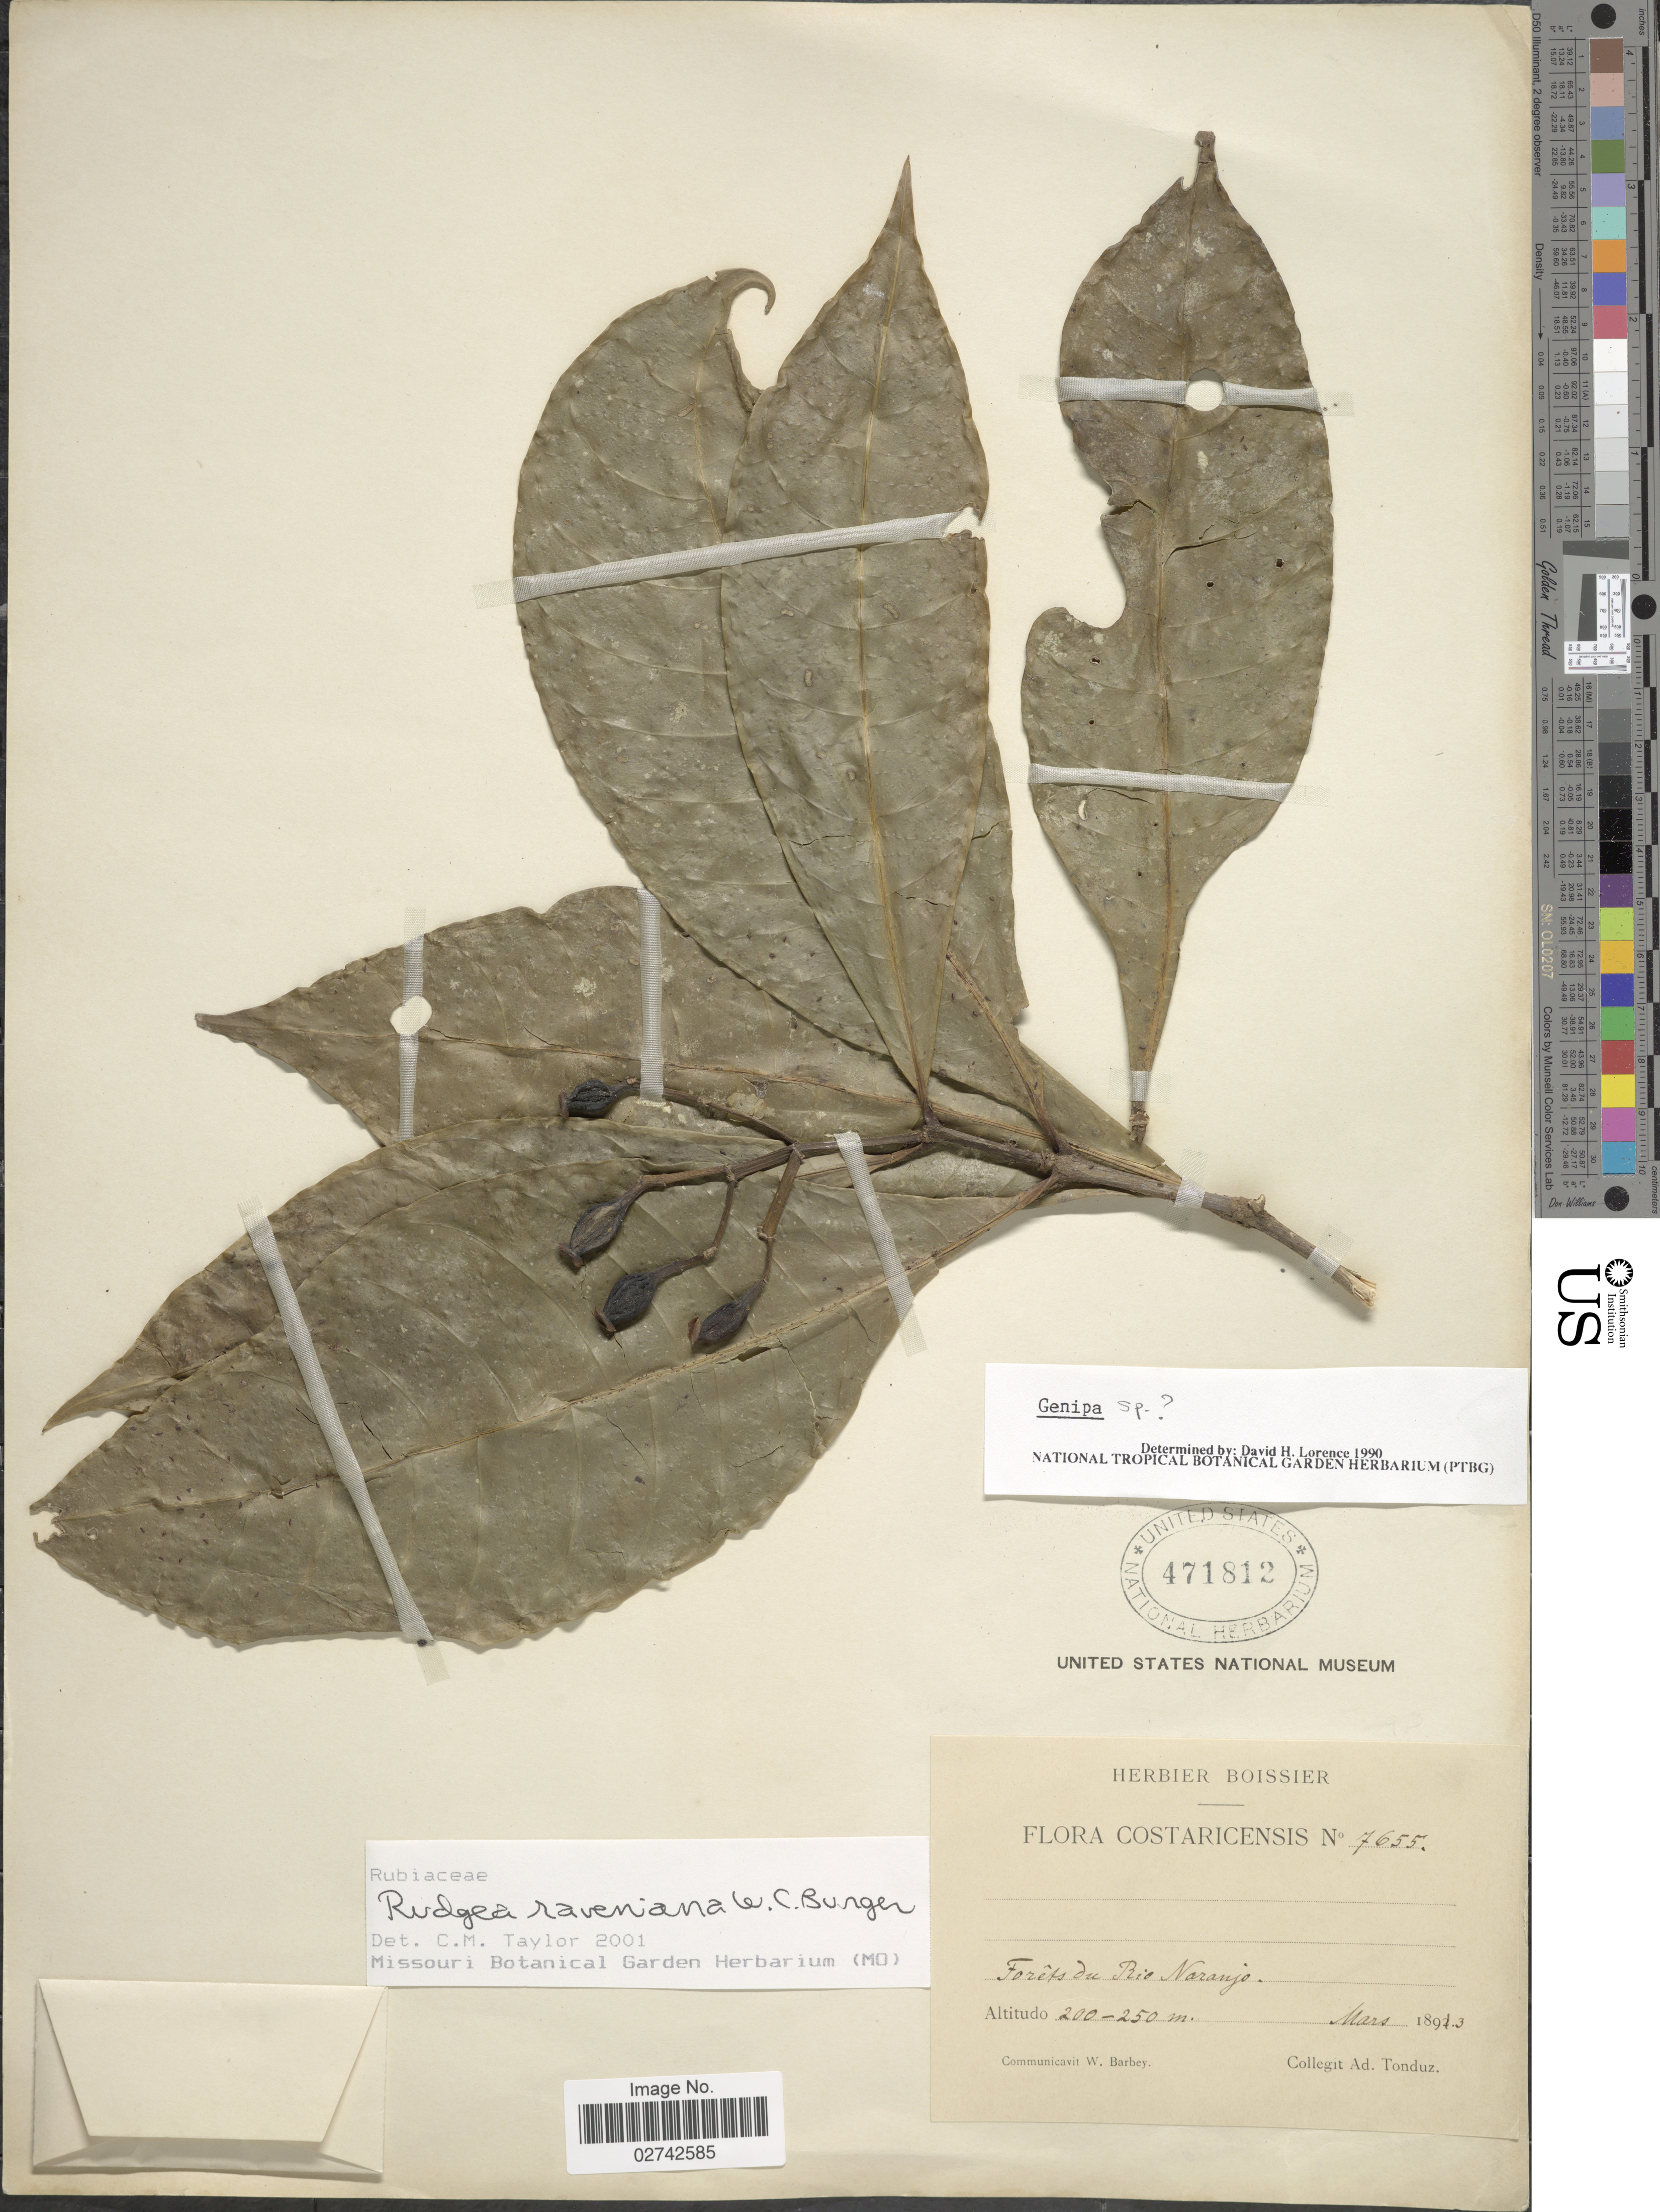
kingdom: Plantae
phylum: Tracheophyta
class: Magnoliopsida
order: Gentianales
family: Rubiaceae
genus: Rudgea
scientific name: Rudgea raveniana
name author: W.C. Burger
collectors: A. Tonduz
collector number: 7655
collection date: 1891-03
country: Costa Rica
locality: Forets du Rio Naranjo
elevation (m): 200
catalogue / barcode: US 471812